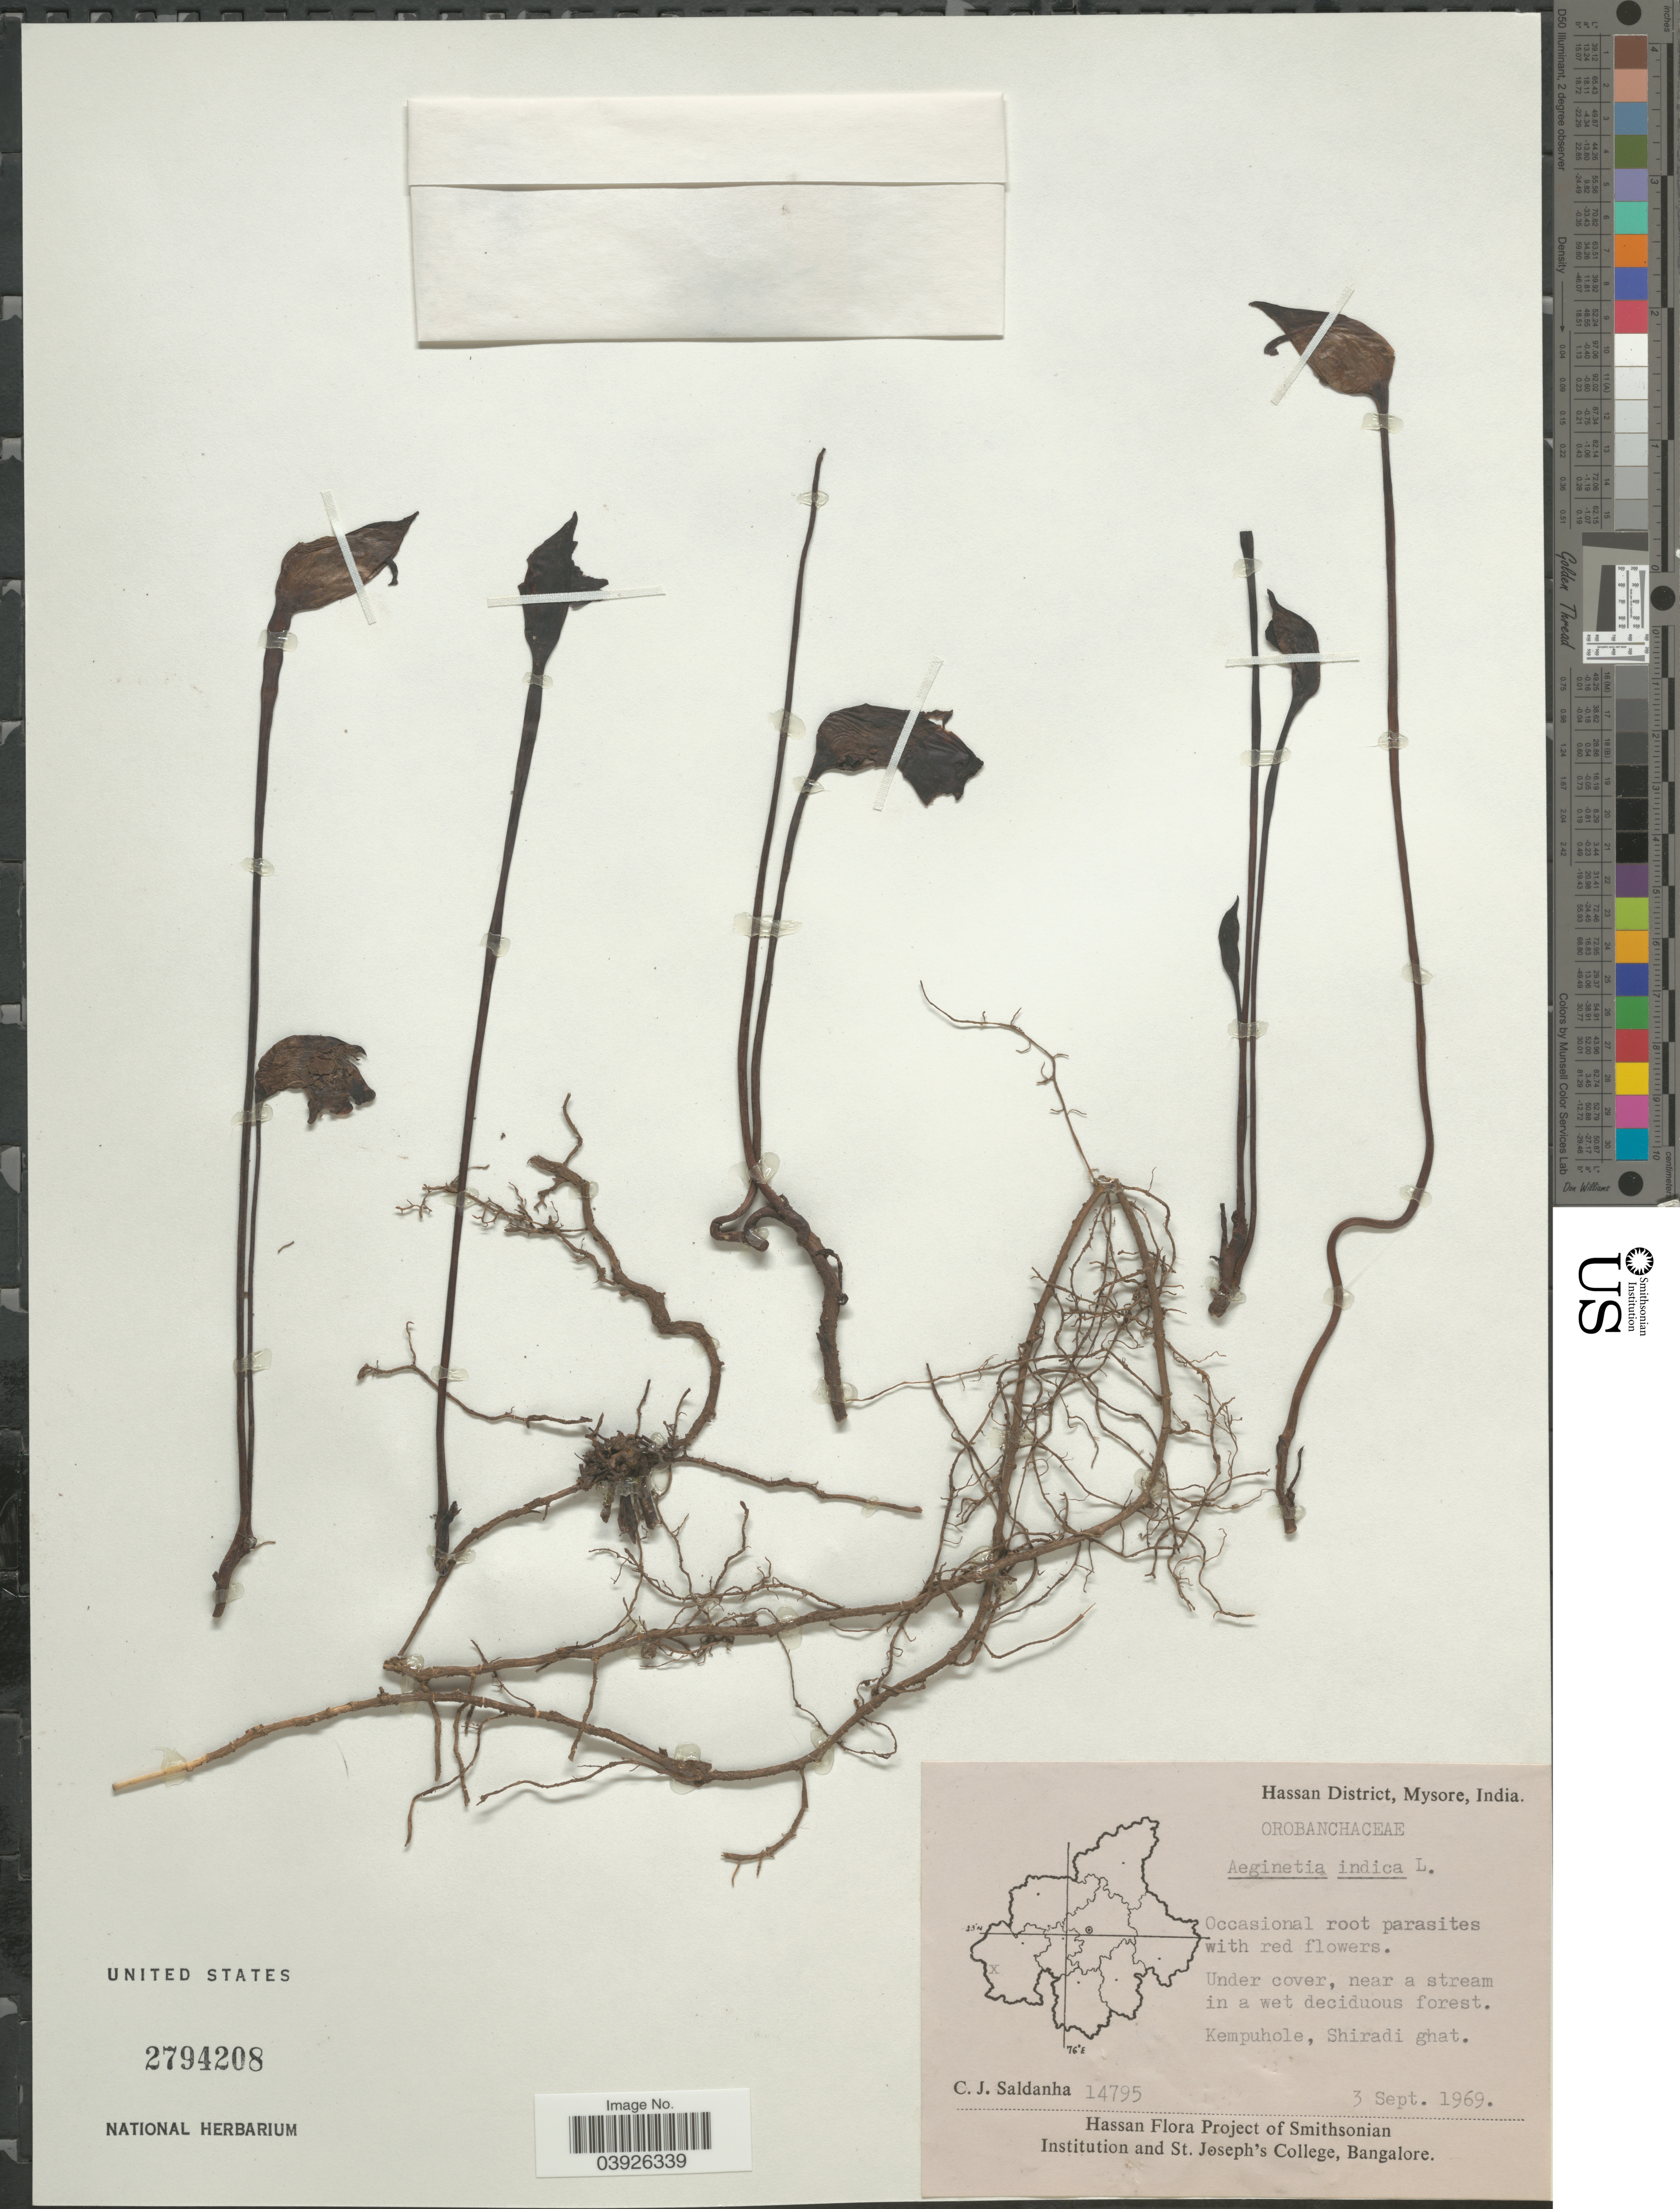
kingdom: Plantae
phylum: Tracheophyta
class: Magnoliopsida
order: Lamiales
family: Orobanchaceae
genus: Aeginetia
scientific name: Aeginetia indica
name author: L.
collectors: C. J. Saldanha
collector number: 14795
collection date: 1969-09-03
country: India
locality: Hassan District, Mysore. Kempuhole, Shiradi ghat.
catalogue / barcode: US 2794208